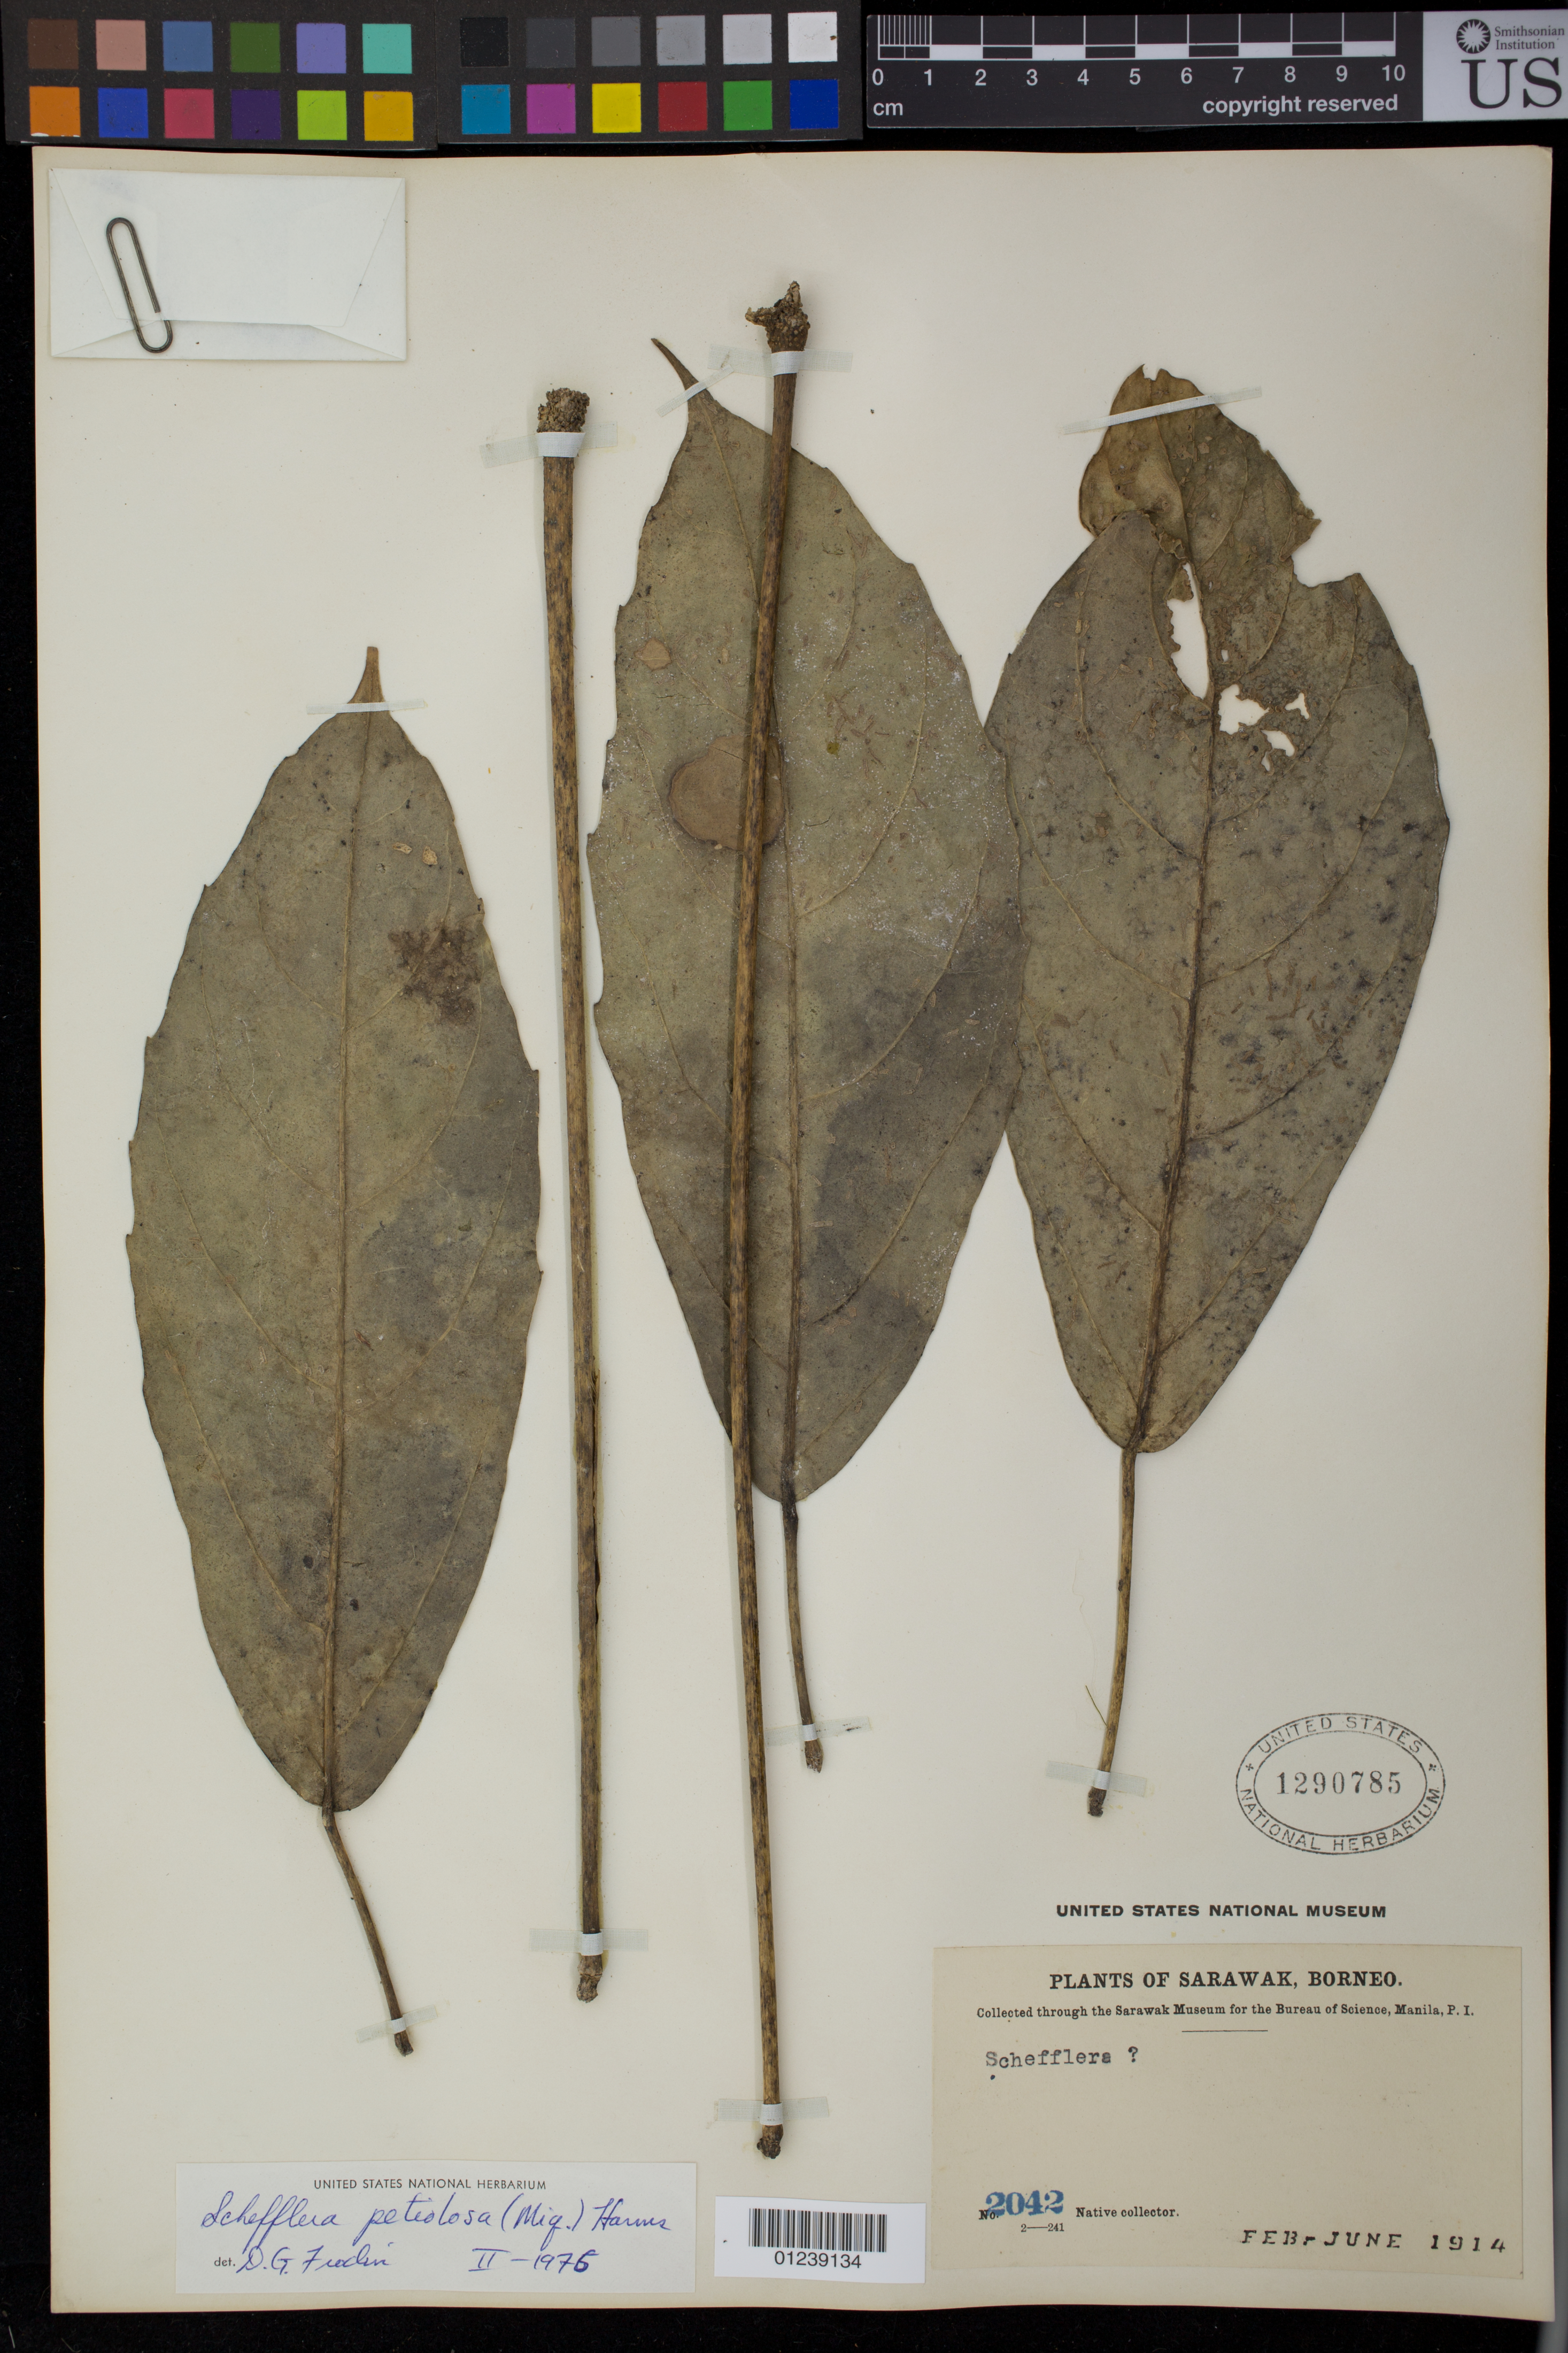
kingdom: Plantae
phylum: Tracheophyta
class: Magnoliopsida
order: Apiales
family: Araliaceae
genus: Heptapleurum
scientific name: Heptapleurum petiolosum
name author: (Miq.) Seem.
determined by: Wagner, W. L., (BOT), Smithsonian Institution - National Museum of Natural History (UNITED STATES)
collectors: Native collector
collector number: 2042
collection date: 1914-02/1914-06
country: Malaysia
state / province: Sarawak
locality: Borneo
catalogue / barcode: US 1290785